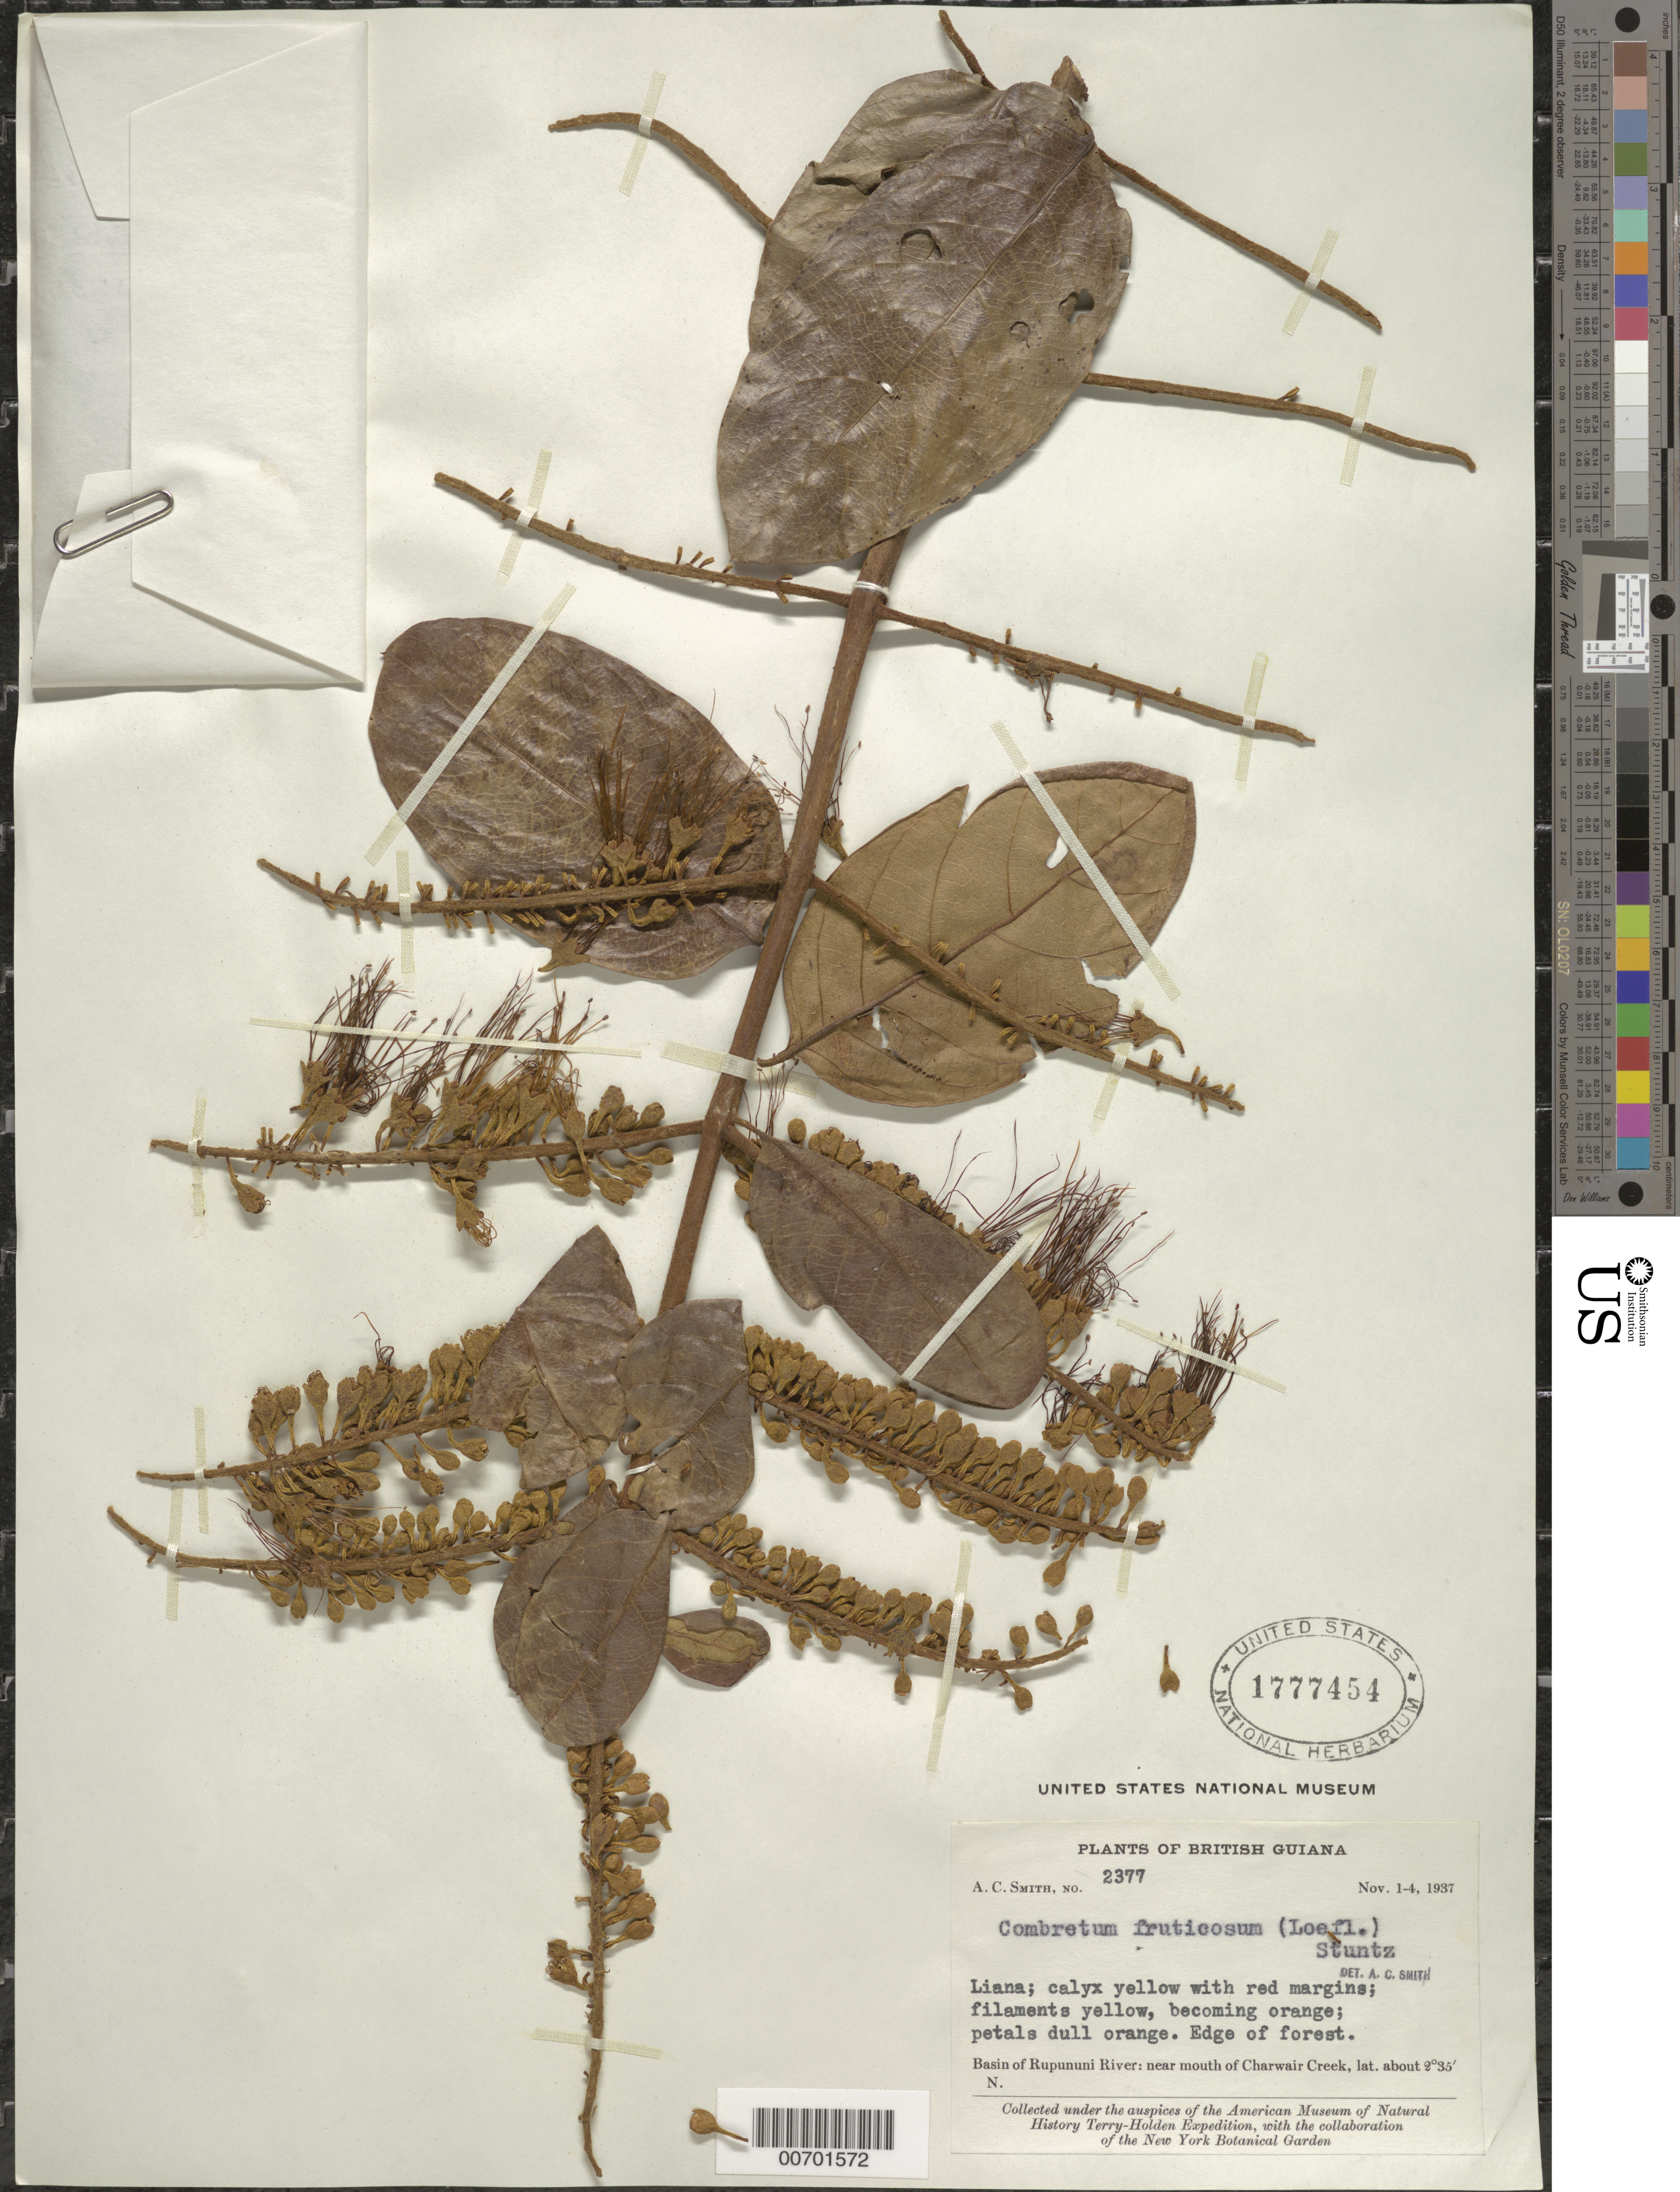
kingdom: Plantae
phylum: Tracheophyta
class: Magnoliopsida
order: Myrtales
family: Combretaceae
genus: Combretum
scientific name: Combretum fruticosum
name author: (Loefl.) Stuntz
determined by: Smith, A. C.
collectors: A. C. Smith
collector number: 2377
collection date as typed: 1-Nov-37 to 4-Nov-37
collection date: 1937-11-01/1937-11-04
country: Guyana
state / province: U. Takutu-U. Essequibo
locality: Charwair Creek, near mouth, Rupununi R. basin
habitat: Edge of forest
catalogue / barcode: US 1777454